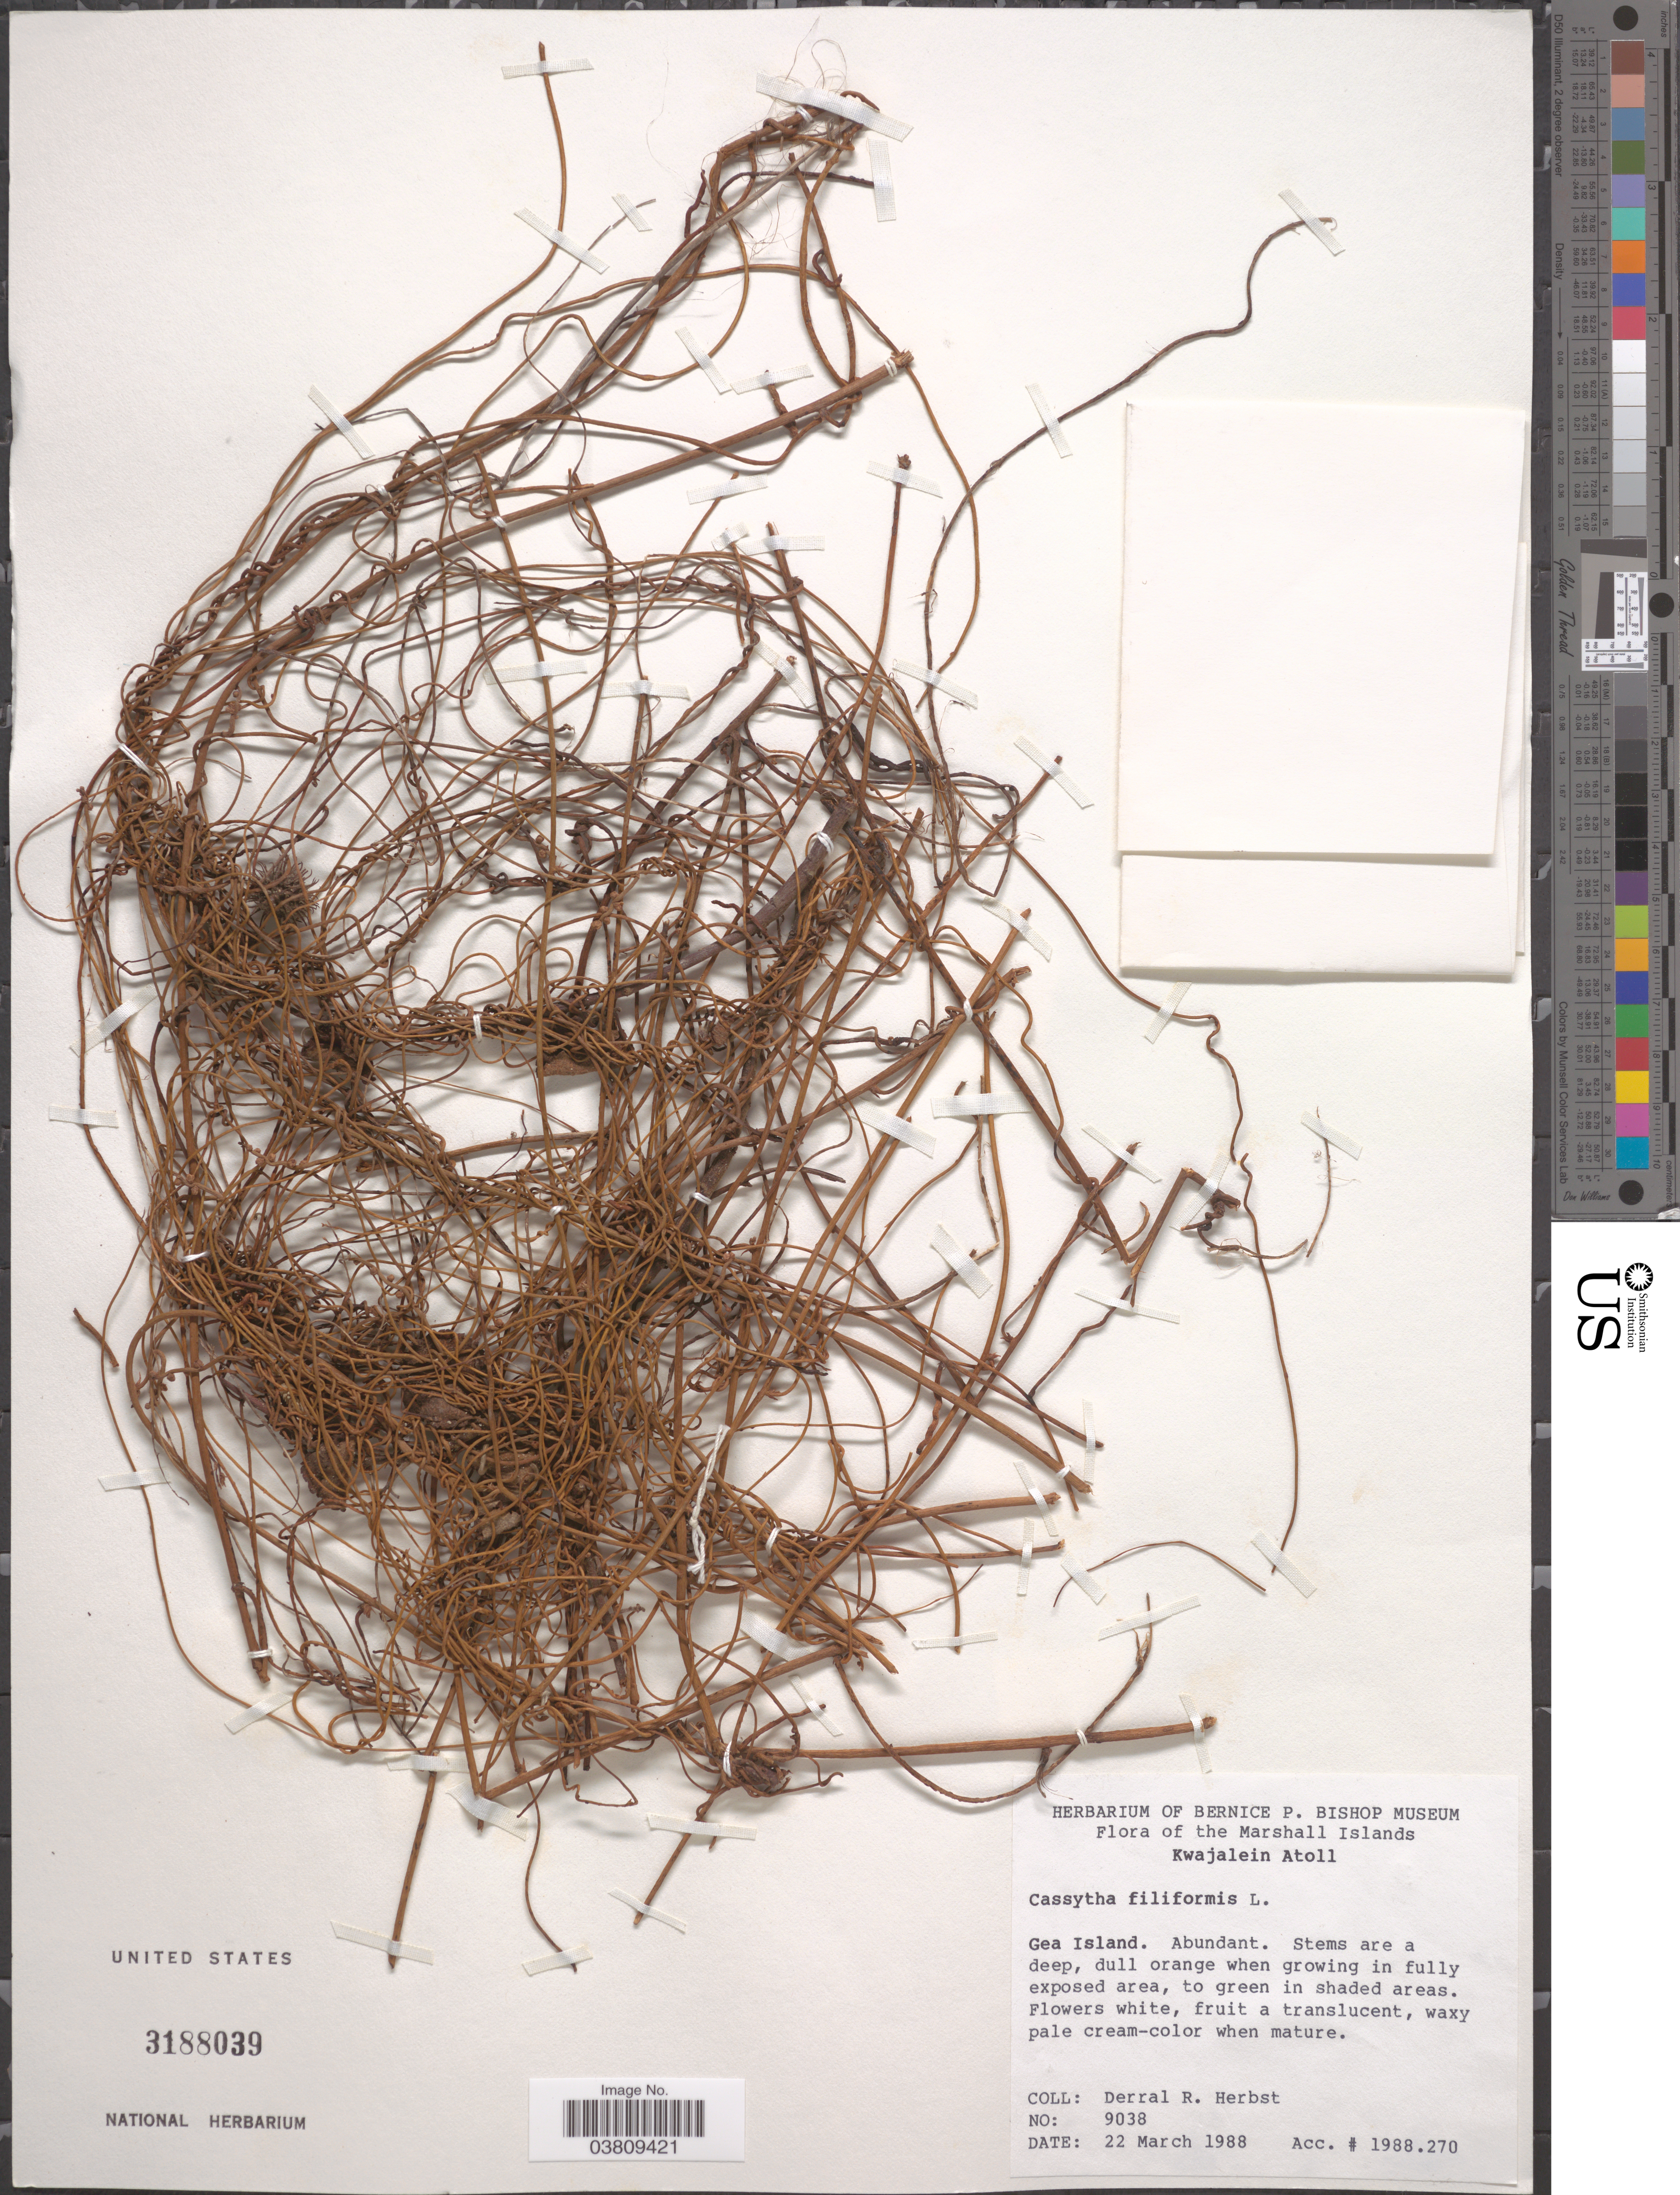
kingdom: Plantae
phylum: Tracheophyta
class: Magnoliopsida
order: Laurales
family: Lauraceae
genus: Cassytha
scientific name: Cassytha filiformis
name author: L.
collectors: D. R. Herbst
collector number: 9038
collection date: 1988-03-22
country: Marshall Islands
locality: Kwajalein Atoll. Gea Island.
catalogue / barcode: US 3188039